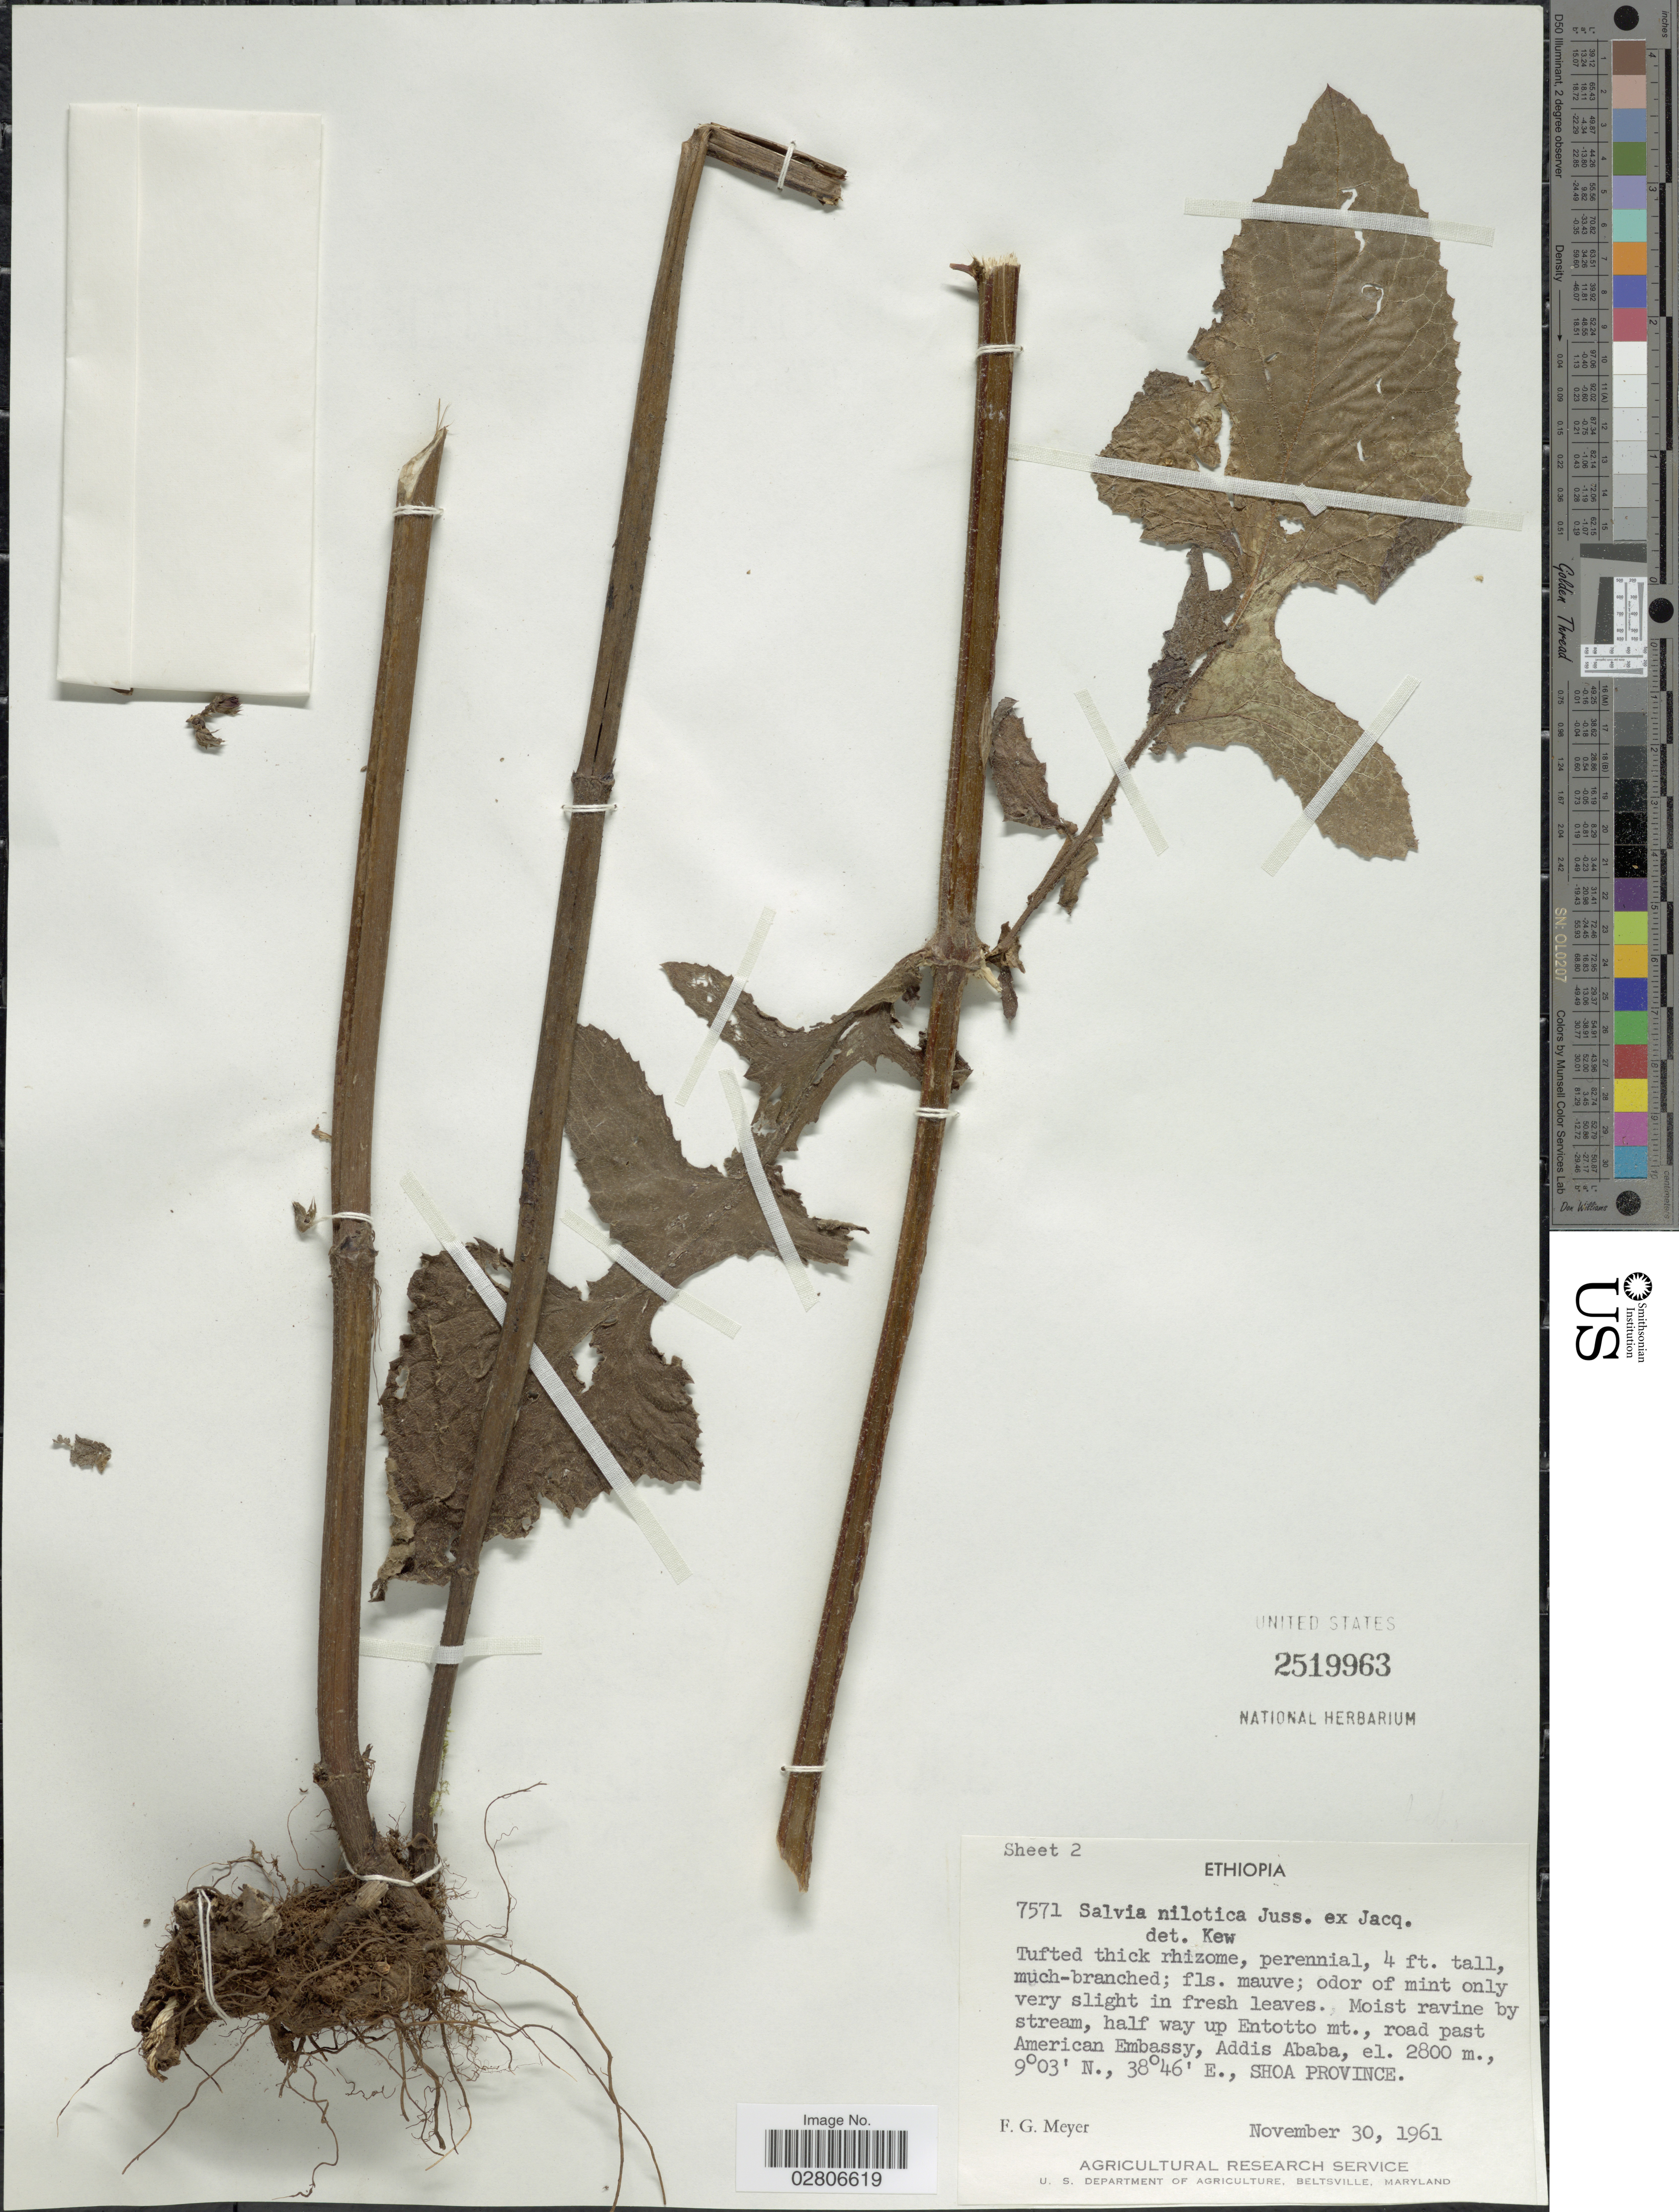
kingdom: Plantae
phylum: Tracheophyta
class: Magnoliopsida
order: Lamiales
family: Lamiaceae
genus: Salvia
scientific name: Salvia nilotica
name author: Juss. ex Jacq.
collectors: F. G. Meyer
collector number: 7571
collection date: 1961-11-30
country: Ethiopia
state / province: Addis Ababa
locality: Half way up Entotto mt., road past American Embassy, Addis Ababa, Shoa Province.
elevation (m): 2800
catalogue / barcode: US 2519963